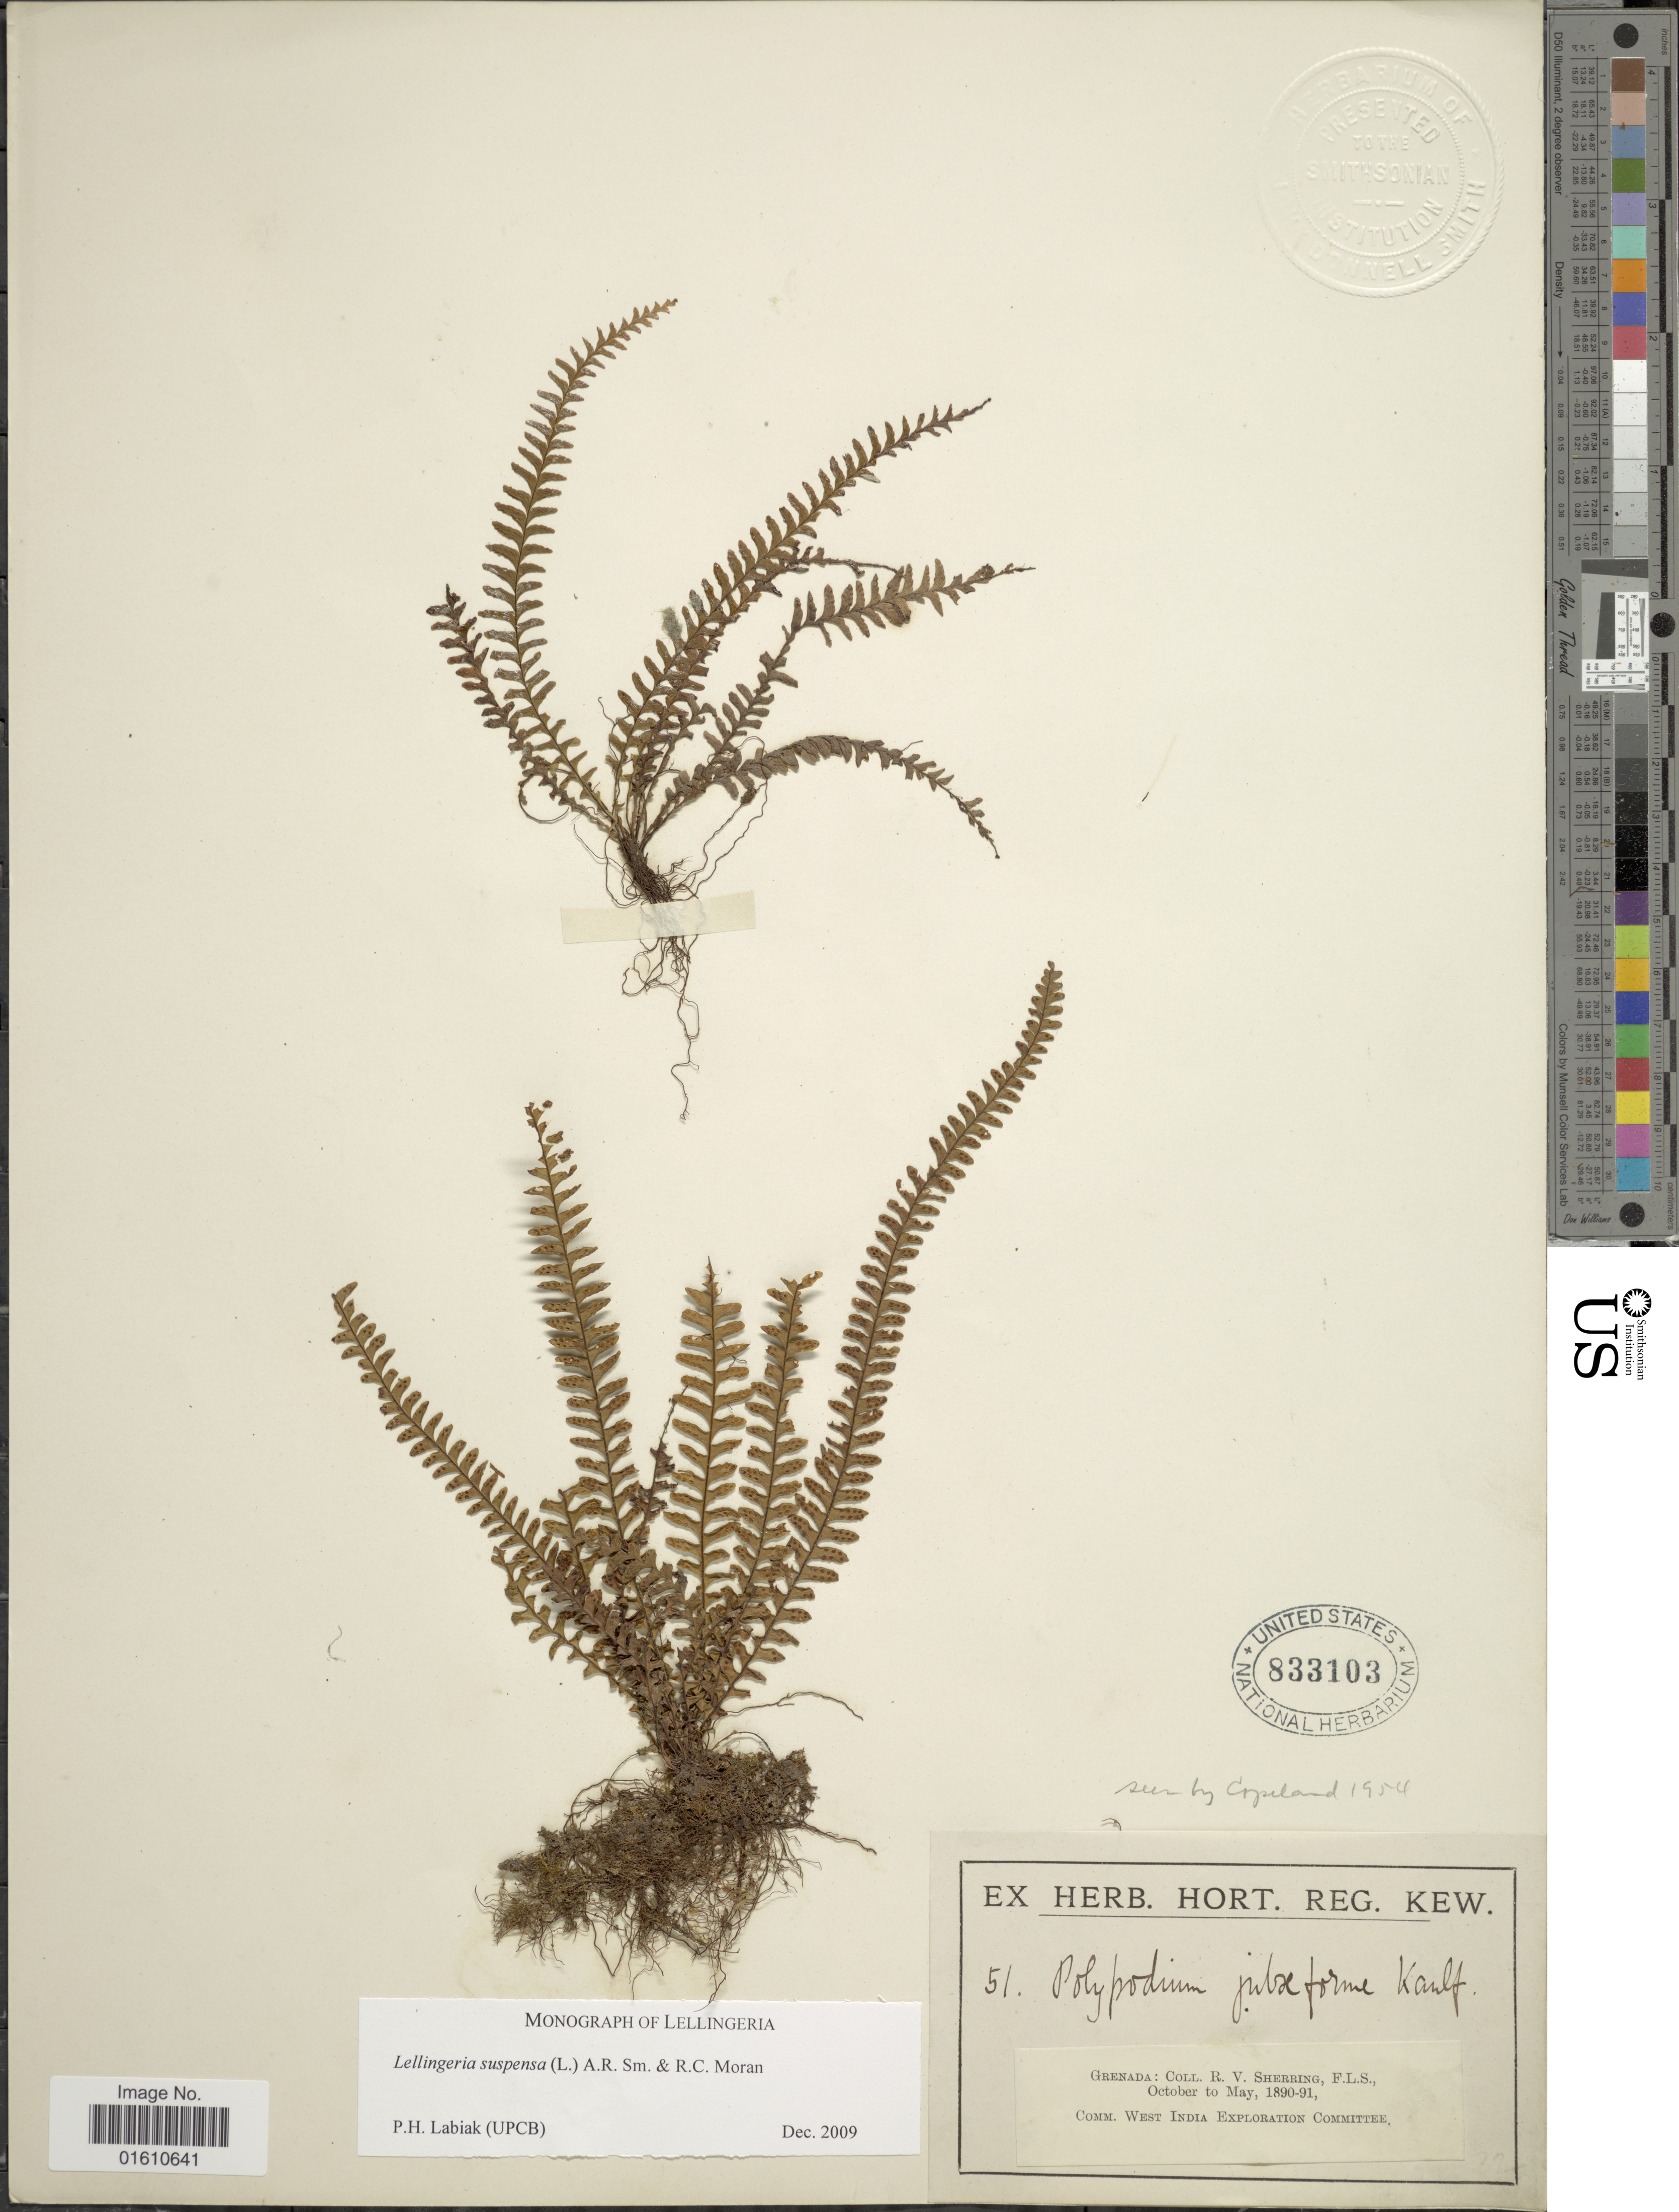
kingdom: Plantae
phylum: Tracheophyta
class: Polypodiopsida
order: Polypodiales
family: Polypodiaceae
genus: Lellingeria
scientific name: Lellingeria suspensa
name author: (L.) A.R. Sm. & R.C. Moran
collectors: R. Sherring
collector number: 51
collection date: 1890-10/1891-05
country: Grenada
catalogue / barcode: US 833103